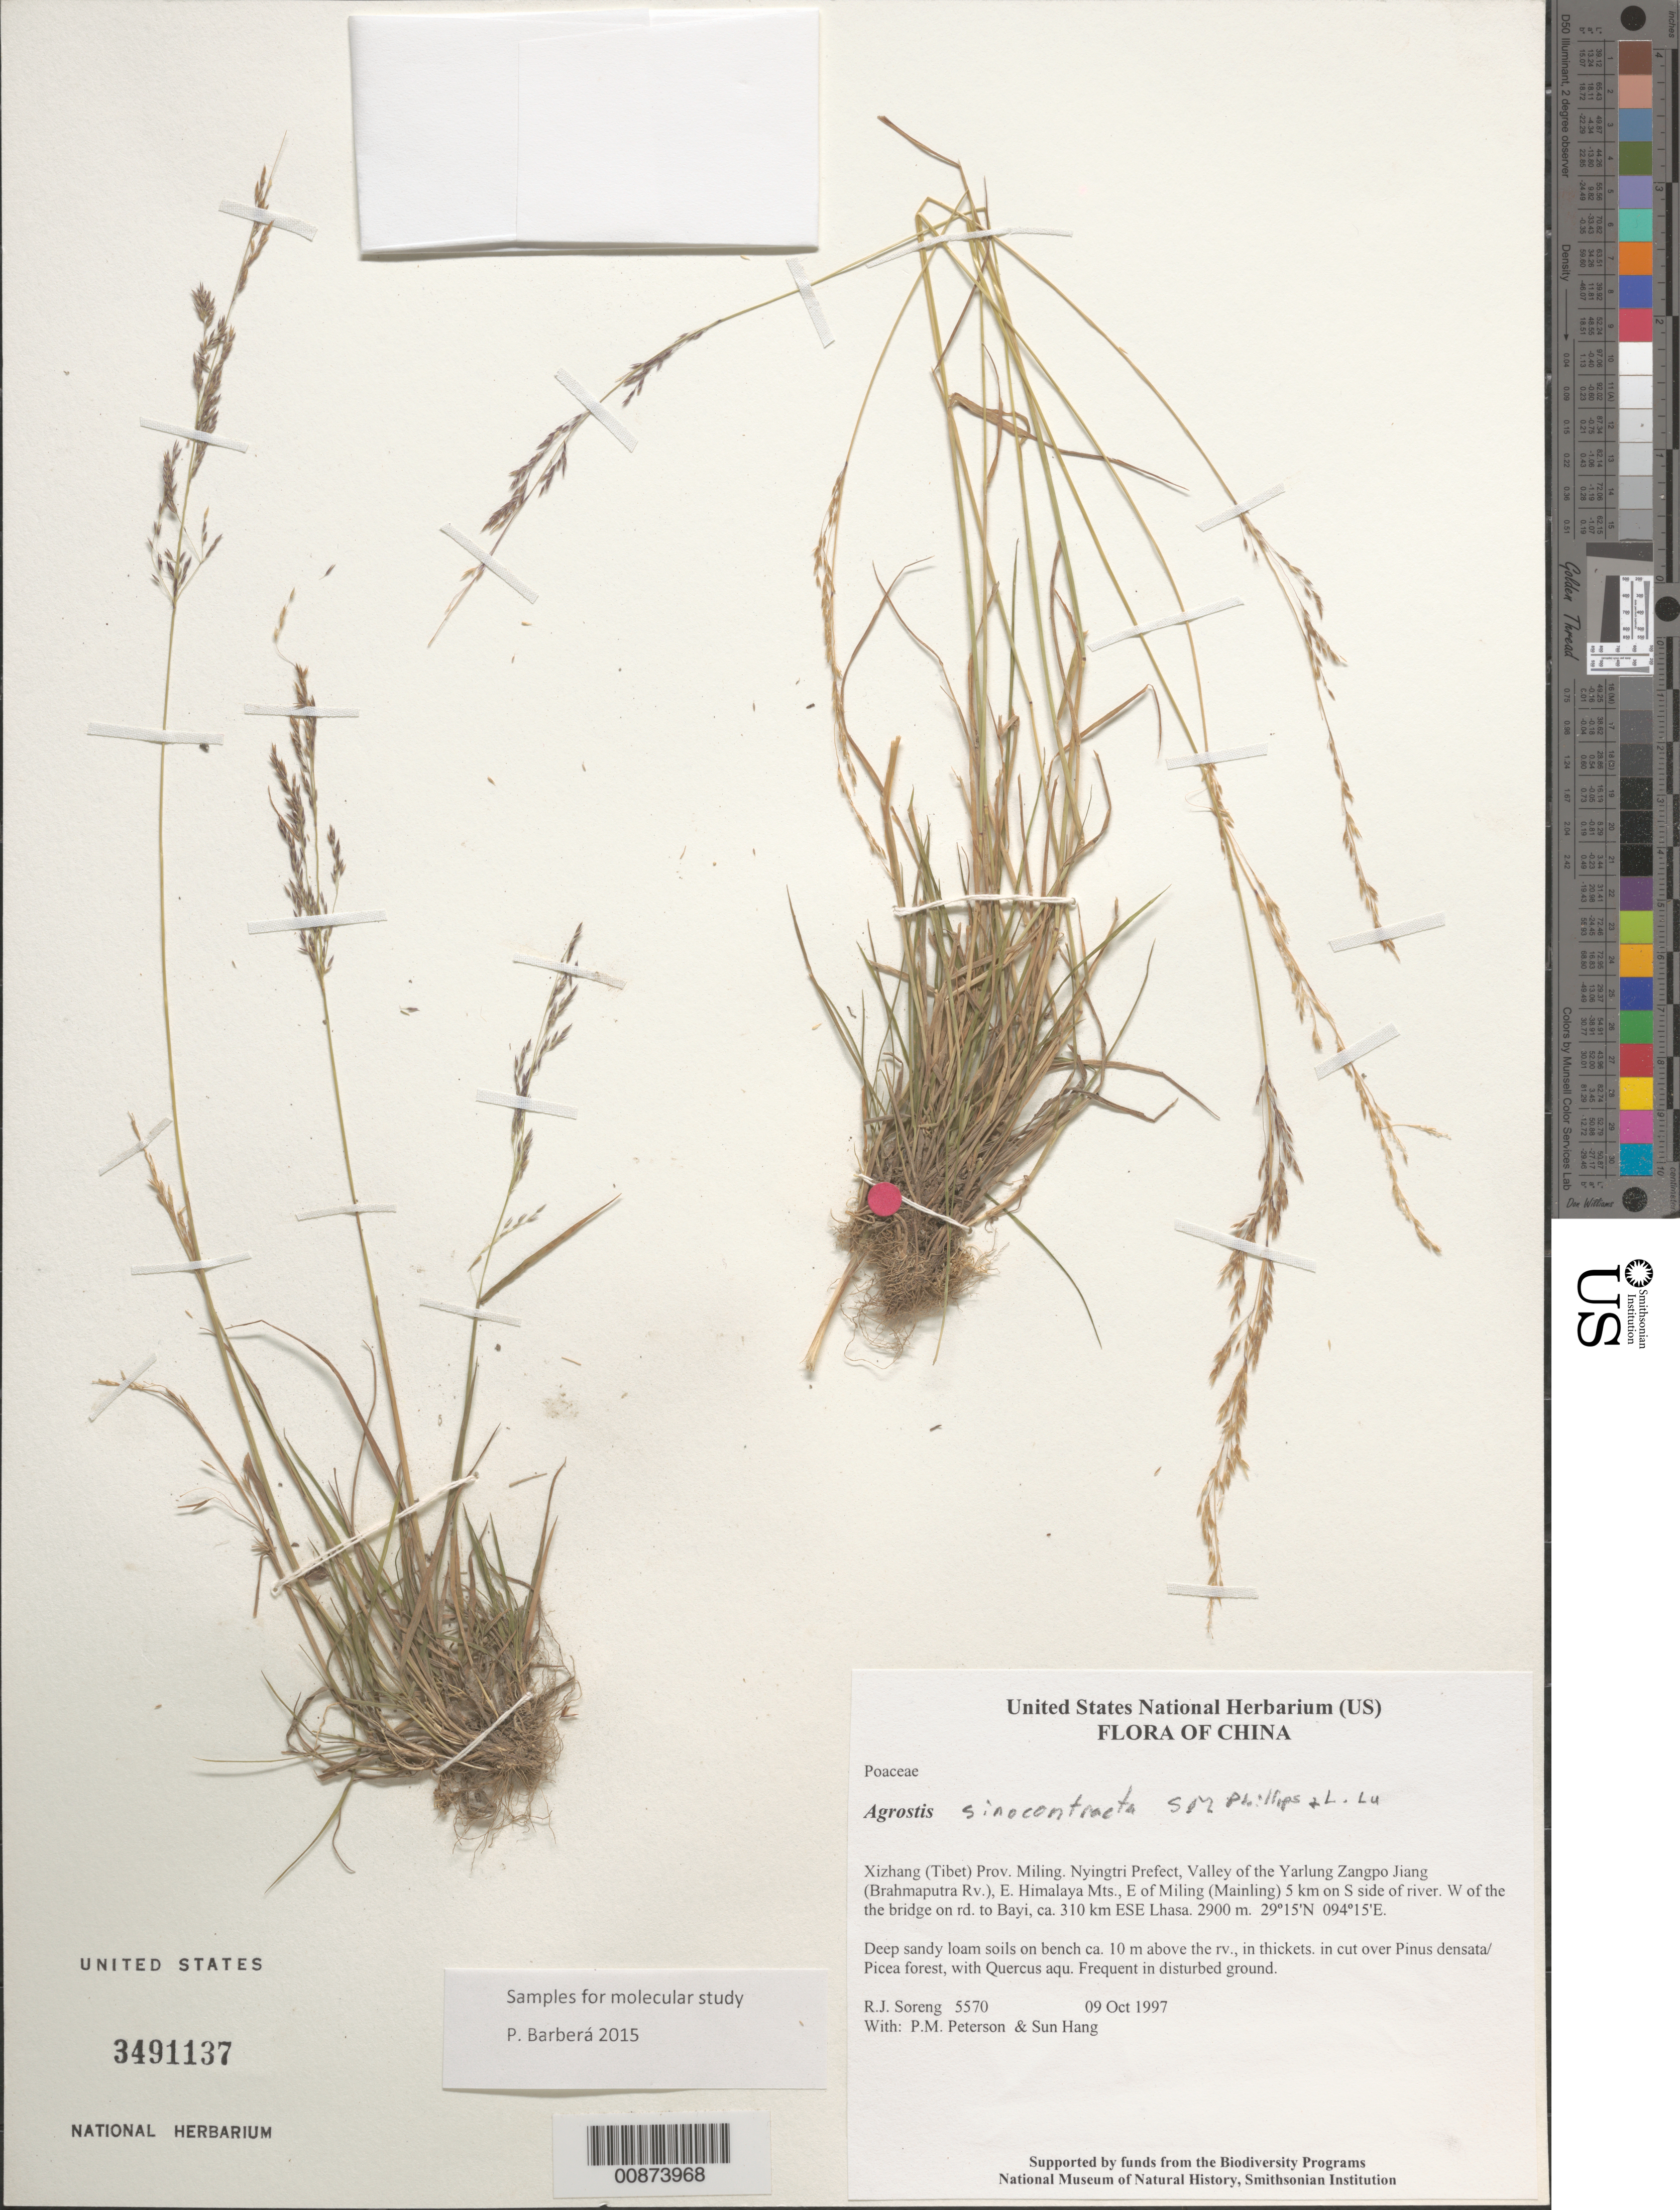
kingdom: Plantae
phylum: Tracheophyta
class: Liliopsida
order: Poales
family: Poaceae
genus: Agrostis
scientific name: Agrostis sinocontracta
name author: S.M. Phillips & S.L. Lu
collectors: R. J. Soreng, P. M. Peterson & Sun Hang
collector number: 5570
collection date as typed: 09 Oct 1997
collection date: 1997-10-09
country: China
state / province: Xizang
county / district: Miling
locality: Nyingtri Prefect, Valley of the Yarlung Zangpo Jiang (Brahmaputra Rv.), E. Himalaya Mts., E of Miling (Mainling) 5 km on S side of river. W of the the bridge on rd. to Bayi, ca. 310 km ESE Lhasa.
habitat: Deep sandy loam soils on bench ca. 10 m above the rv., in thickets. in cut over Pinus densata/ Picea forest, with Quercus aqu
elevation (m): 2900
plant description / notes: KUN, PE, US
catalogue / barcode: US 3491137